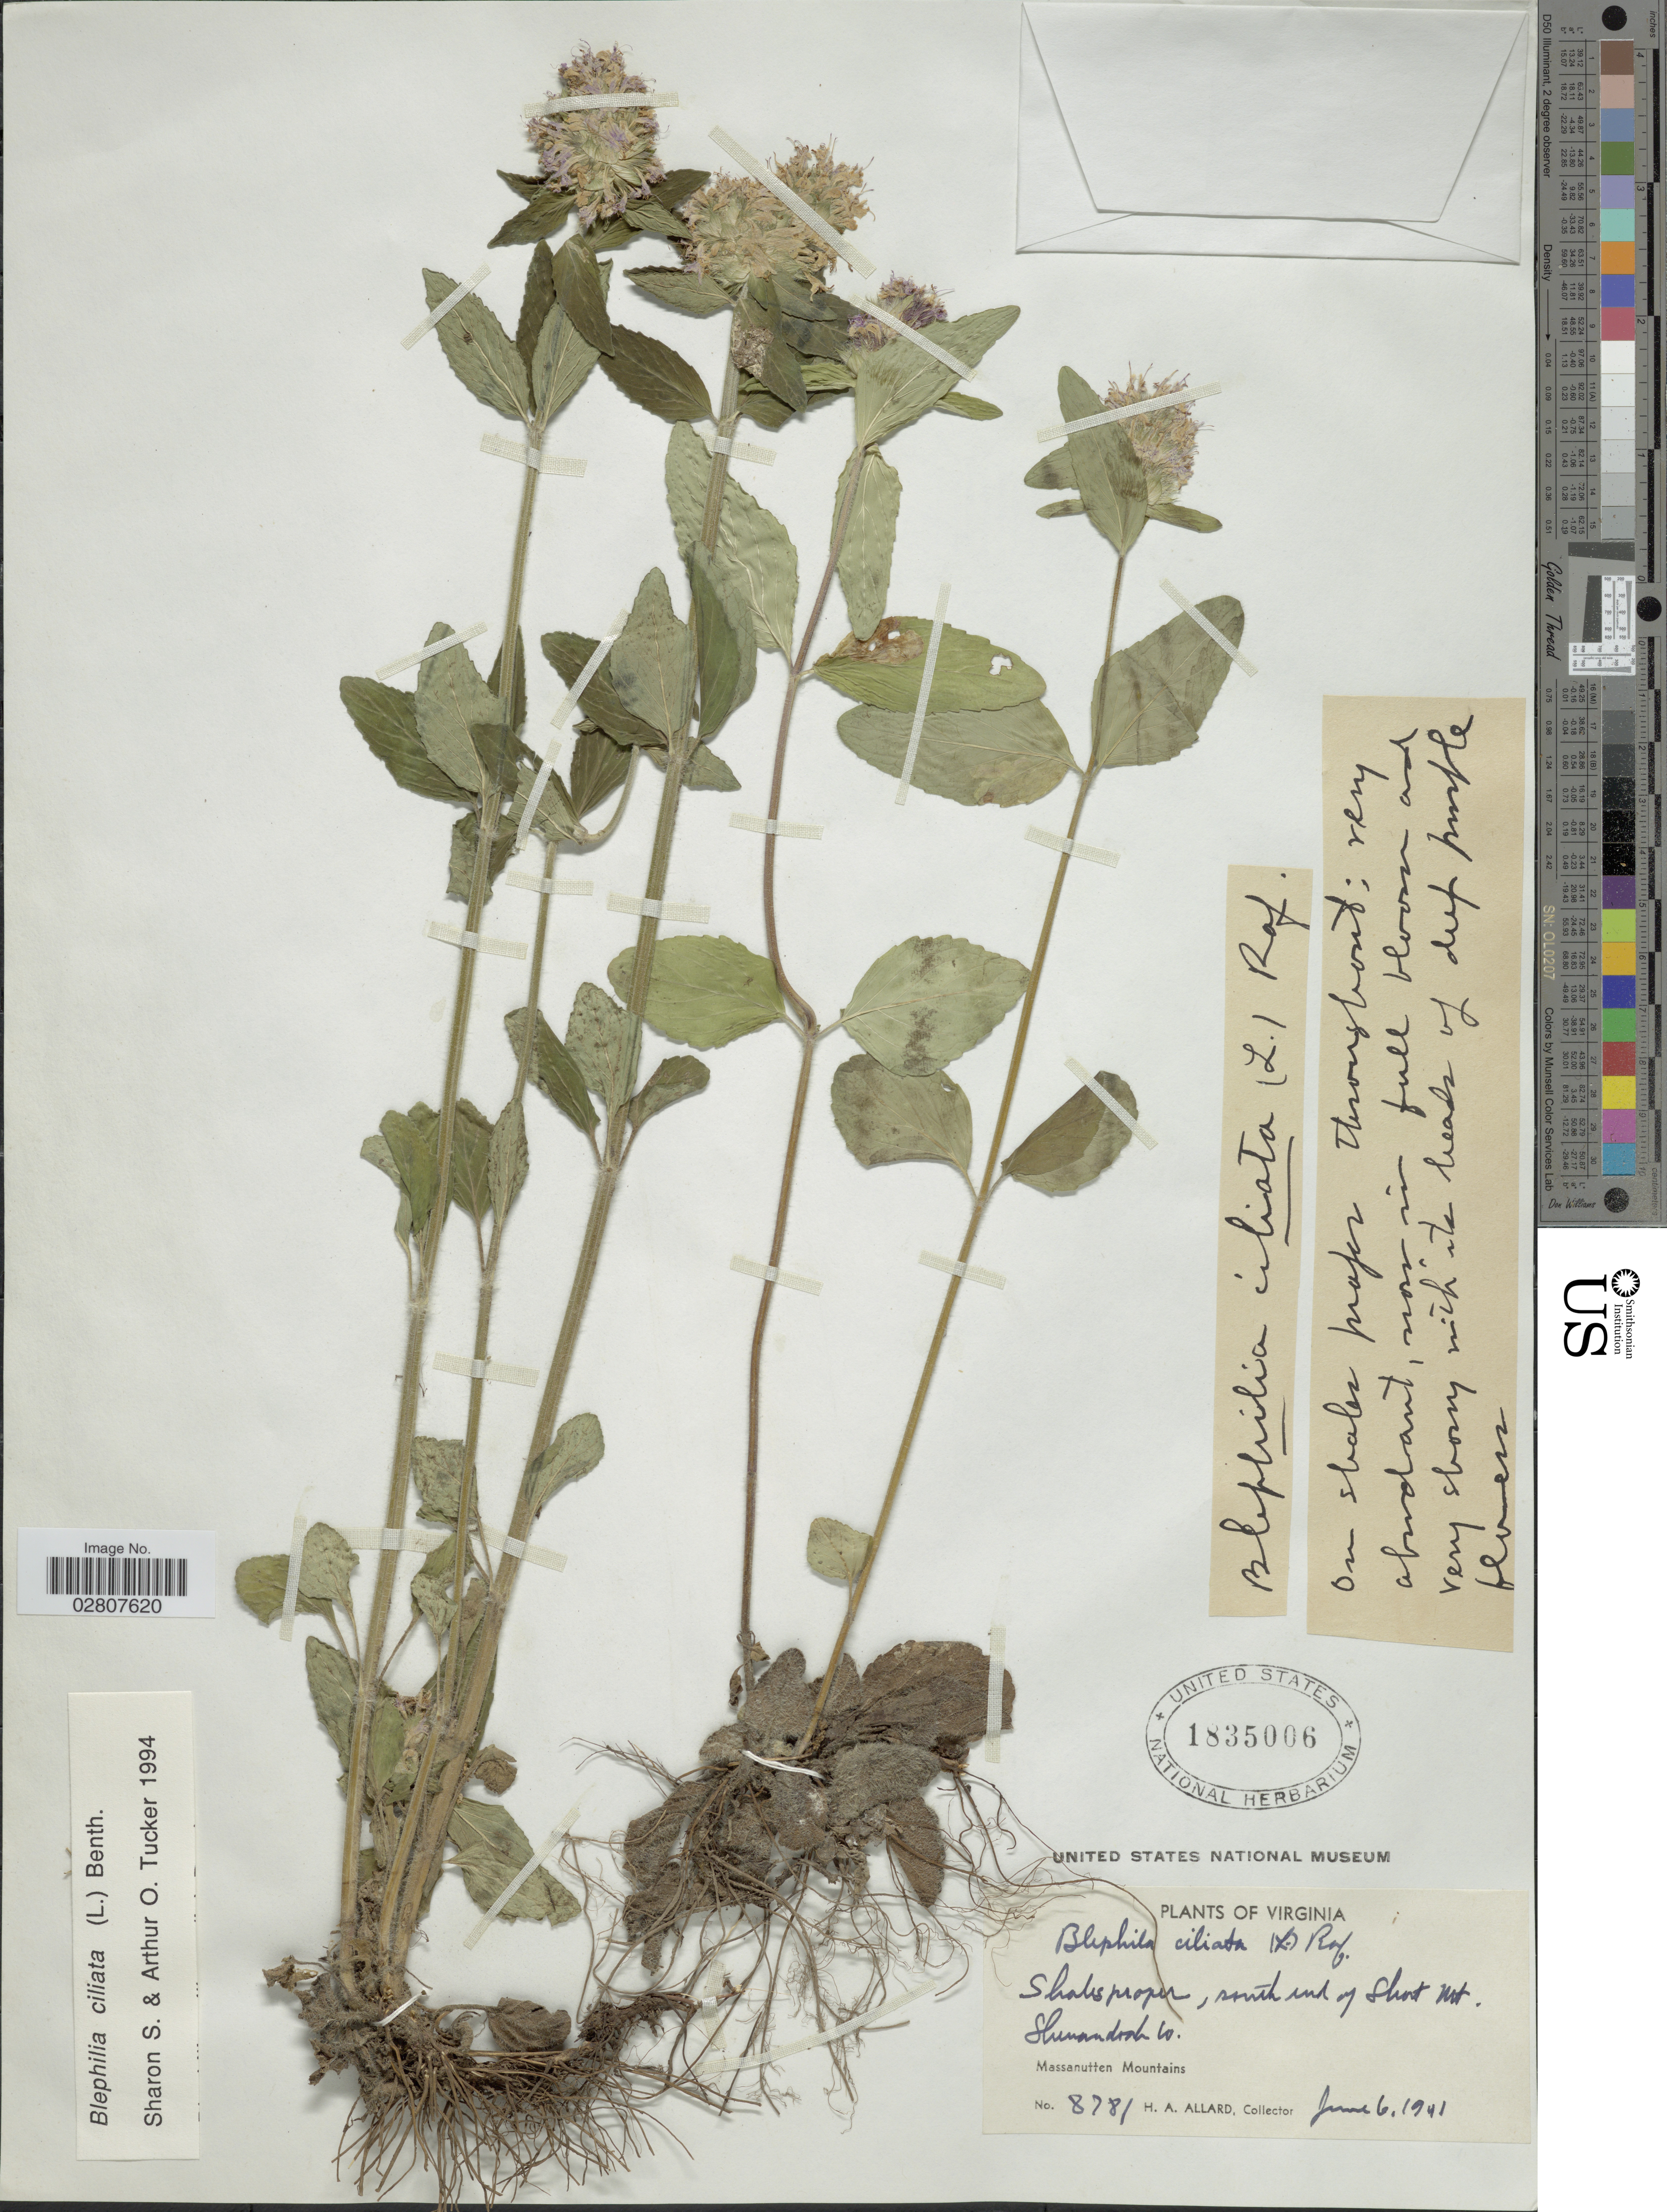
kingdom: Plantae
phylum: Tracheophyta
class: Magnoliopsida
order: Lamiales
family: Lamiaceae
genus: Blephilia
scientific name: Blephilia ciliata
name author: (L.) Raf. ex Benth.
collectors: H. A. Allard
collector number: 8781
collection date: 1941-06-06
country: United States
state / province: Virginia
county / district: Shenandoah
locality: Shales proper, south end of Short Mt. Shenandoah Co., Massanutten Mountains.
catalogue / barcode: US 1835006